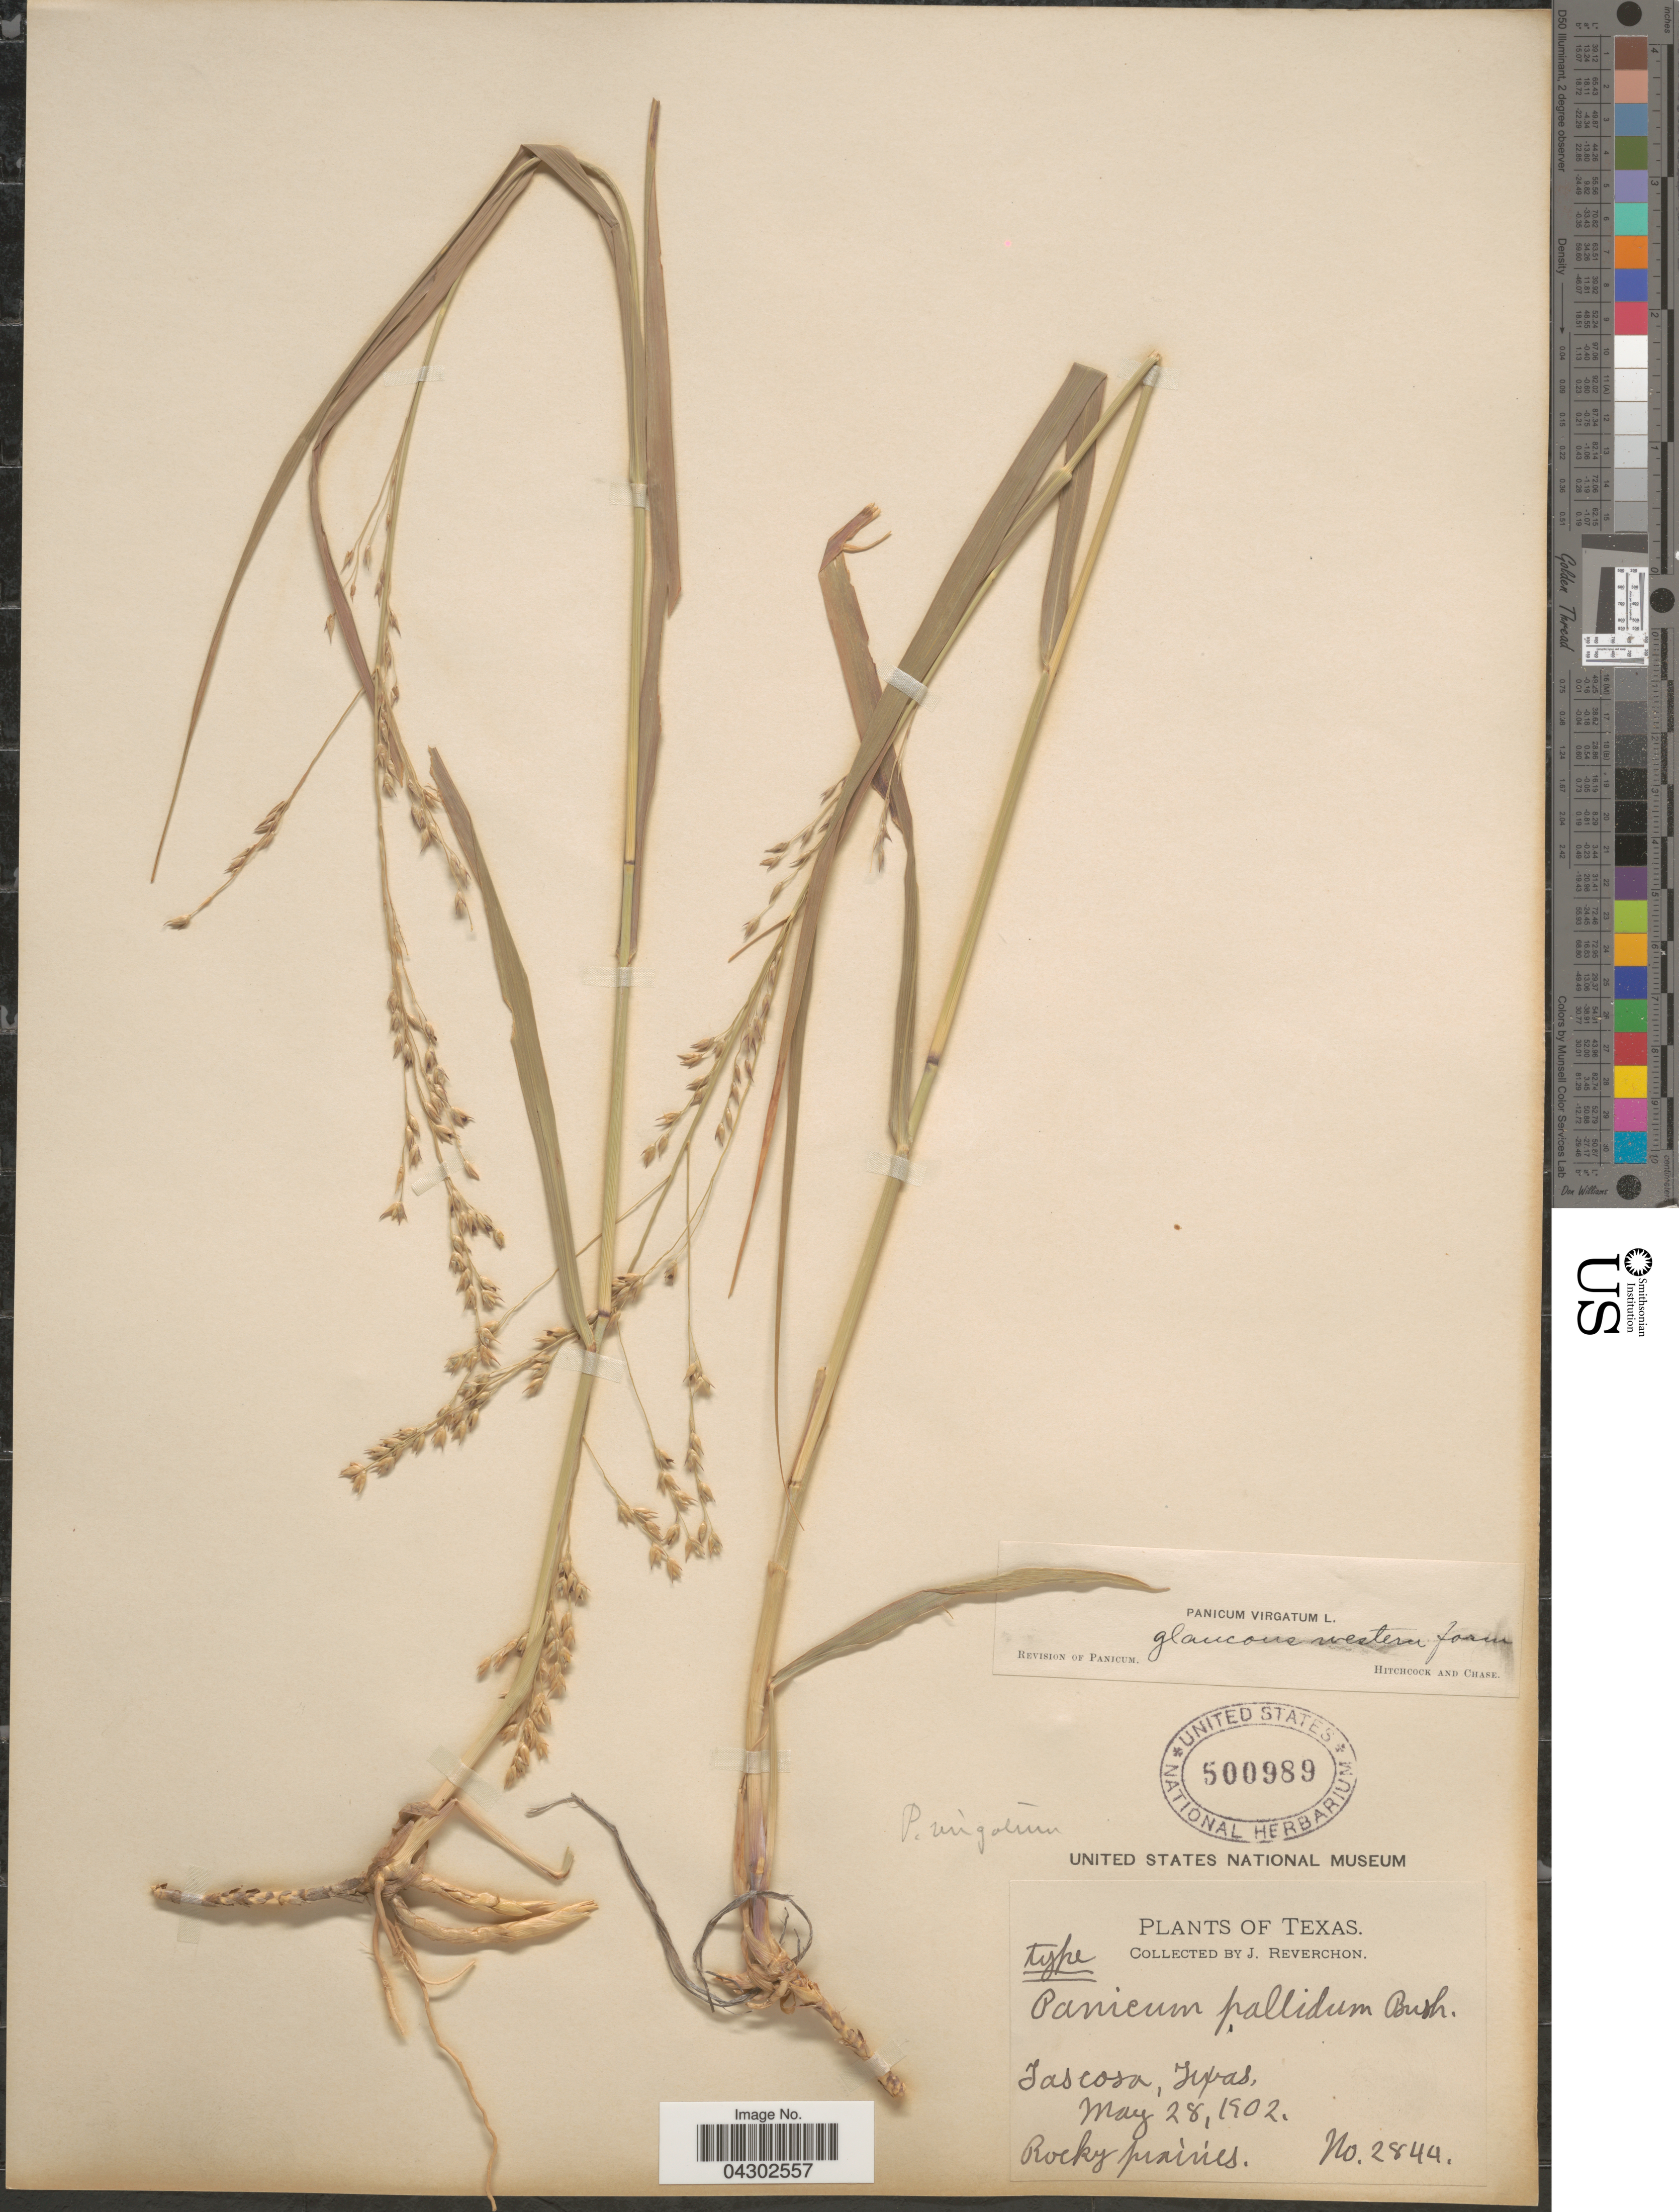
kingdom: Plantae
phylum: Tracheophyta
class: Liliopsida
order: Poales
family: Poaceae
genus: Panicum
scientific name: Panicum virgatum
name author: L.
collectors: J. Reverchon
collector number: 2844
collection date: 1902-05-28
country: United States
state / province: Texas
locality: Tascosa.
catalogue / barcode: US 500989